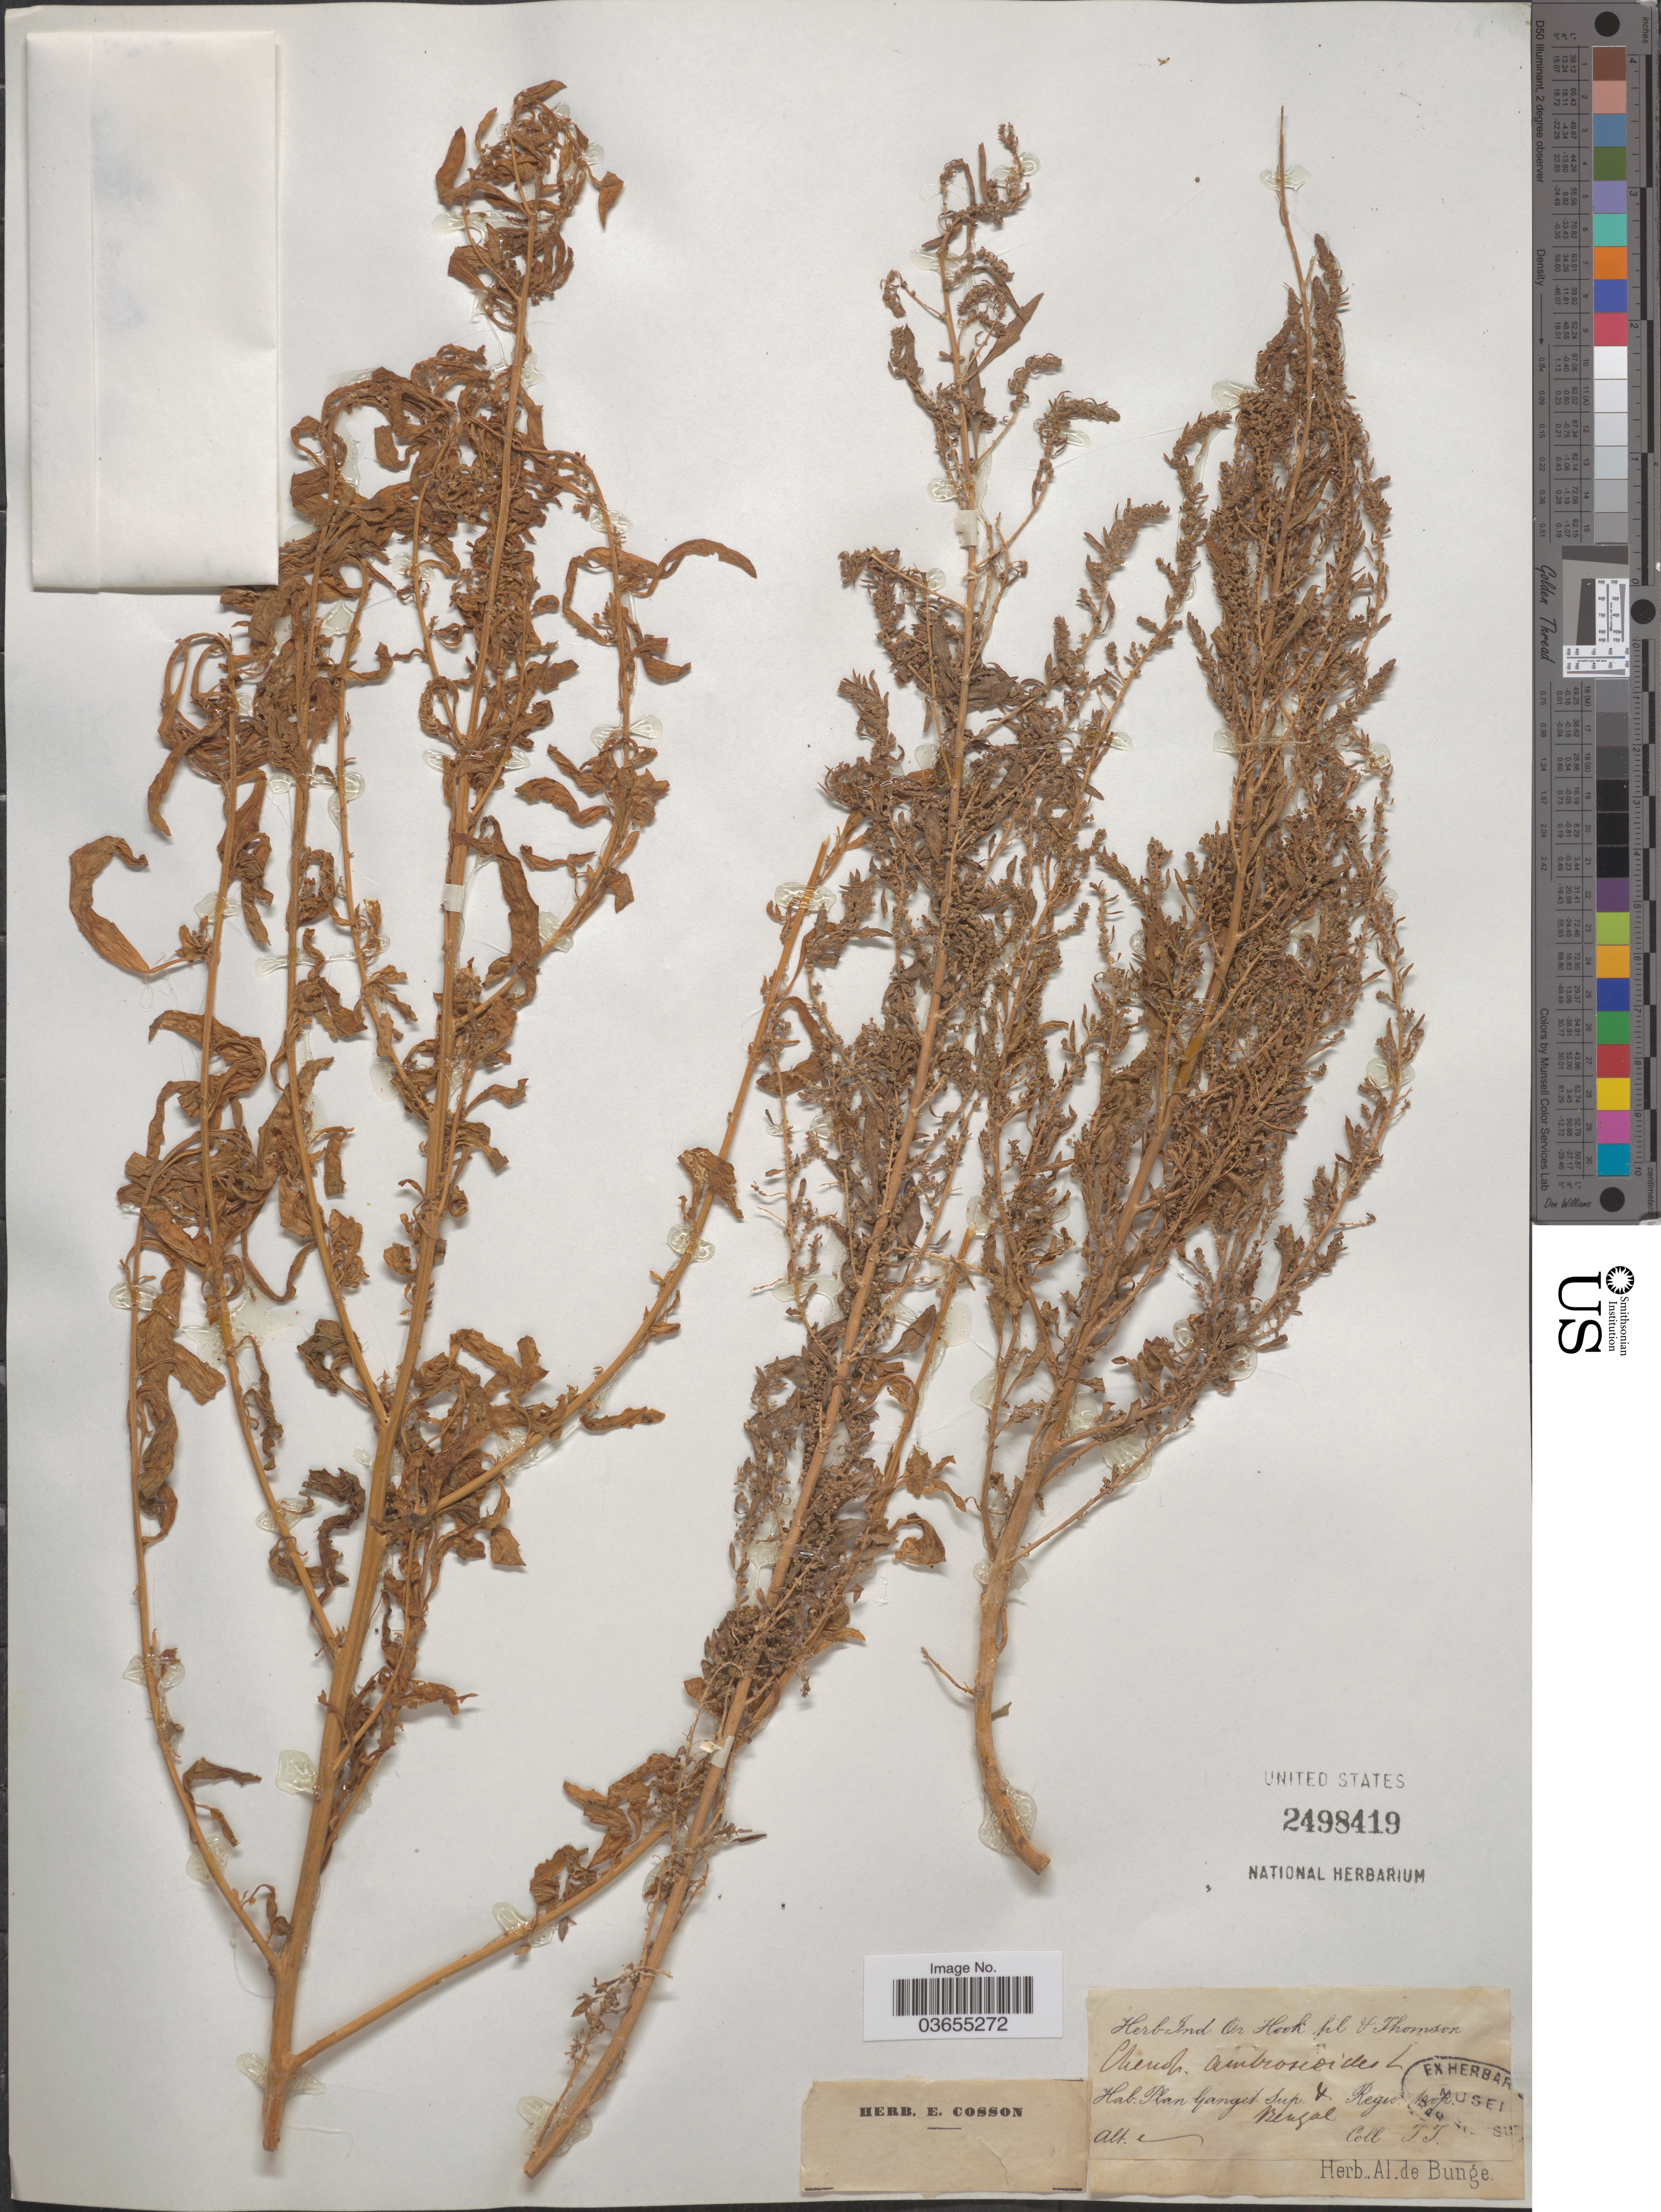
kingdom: Plantae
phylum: Tracheophyta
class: Magnoliopsida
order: Caryophyllales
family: Amaranthaceae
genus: Chenopodium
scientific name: Chenopodium ambrosioides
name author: L.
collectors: T. Thomson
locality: Plan Ganget Sup. & Regio trop. Bengal.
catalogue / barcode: US 2498419